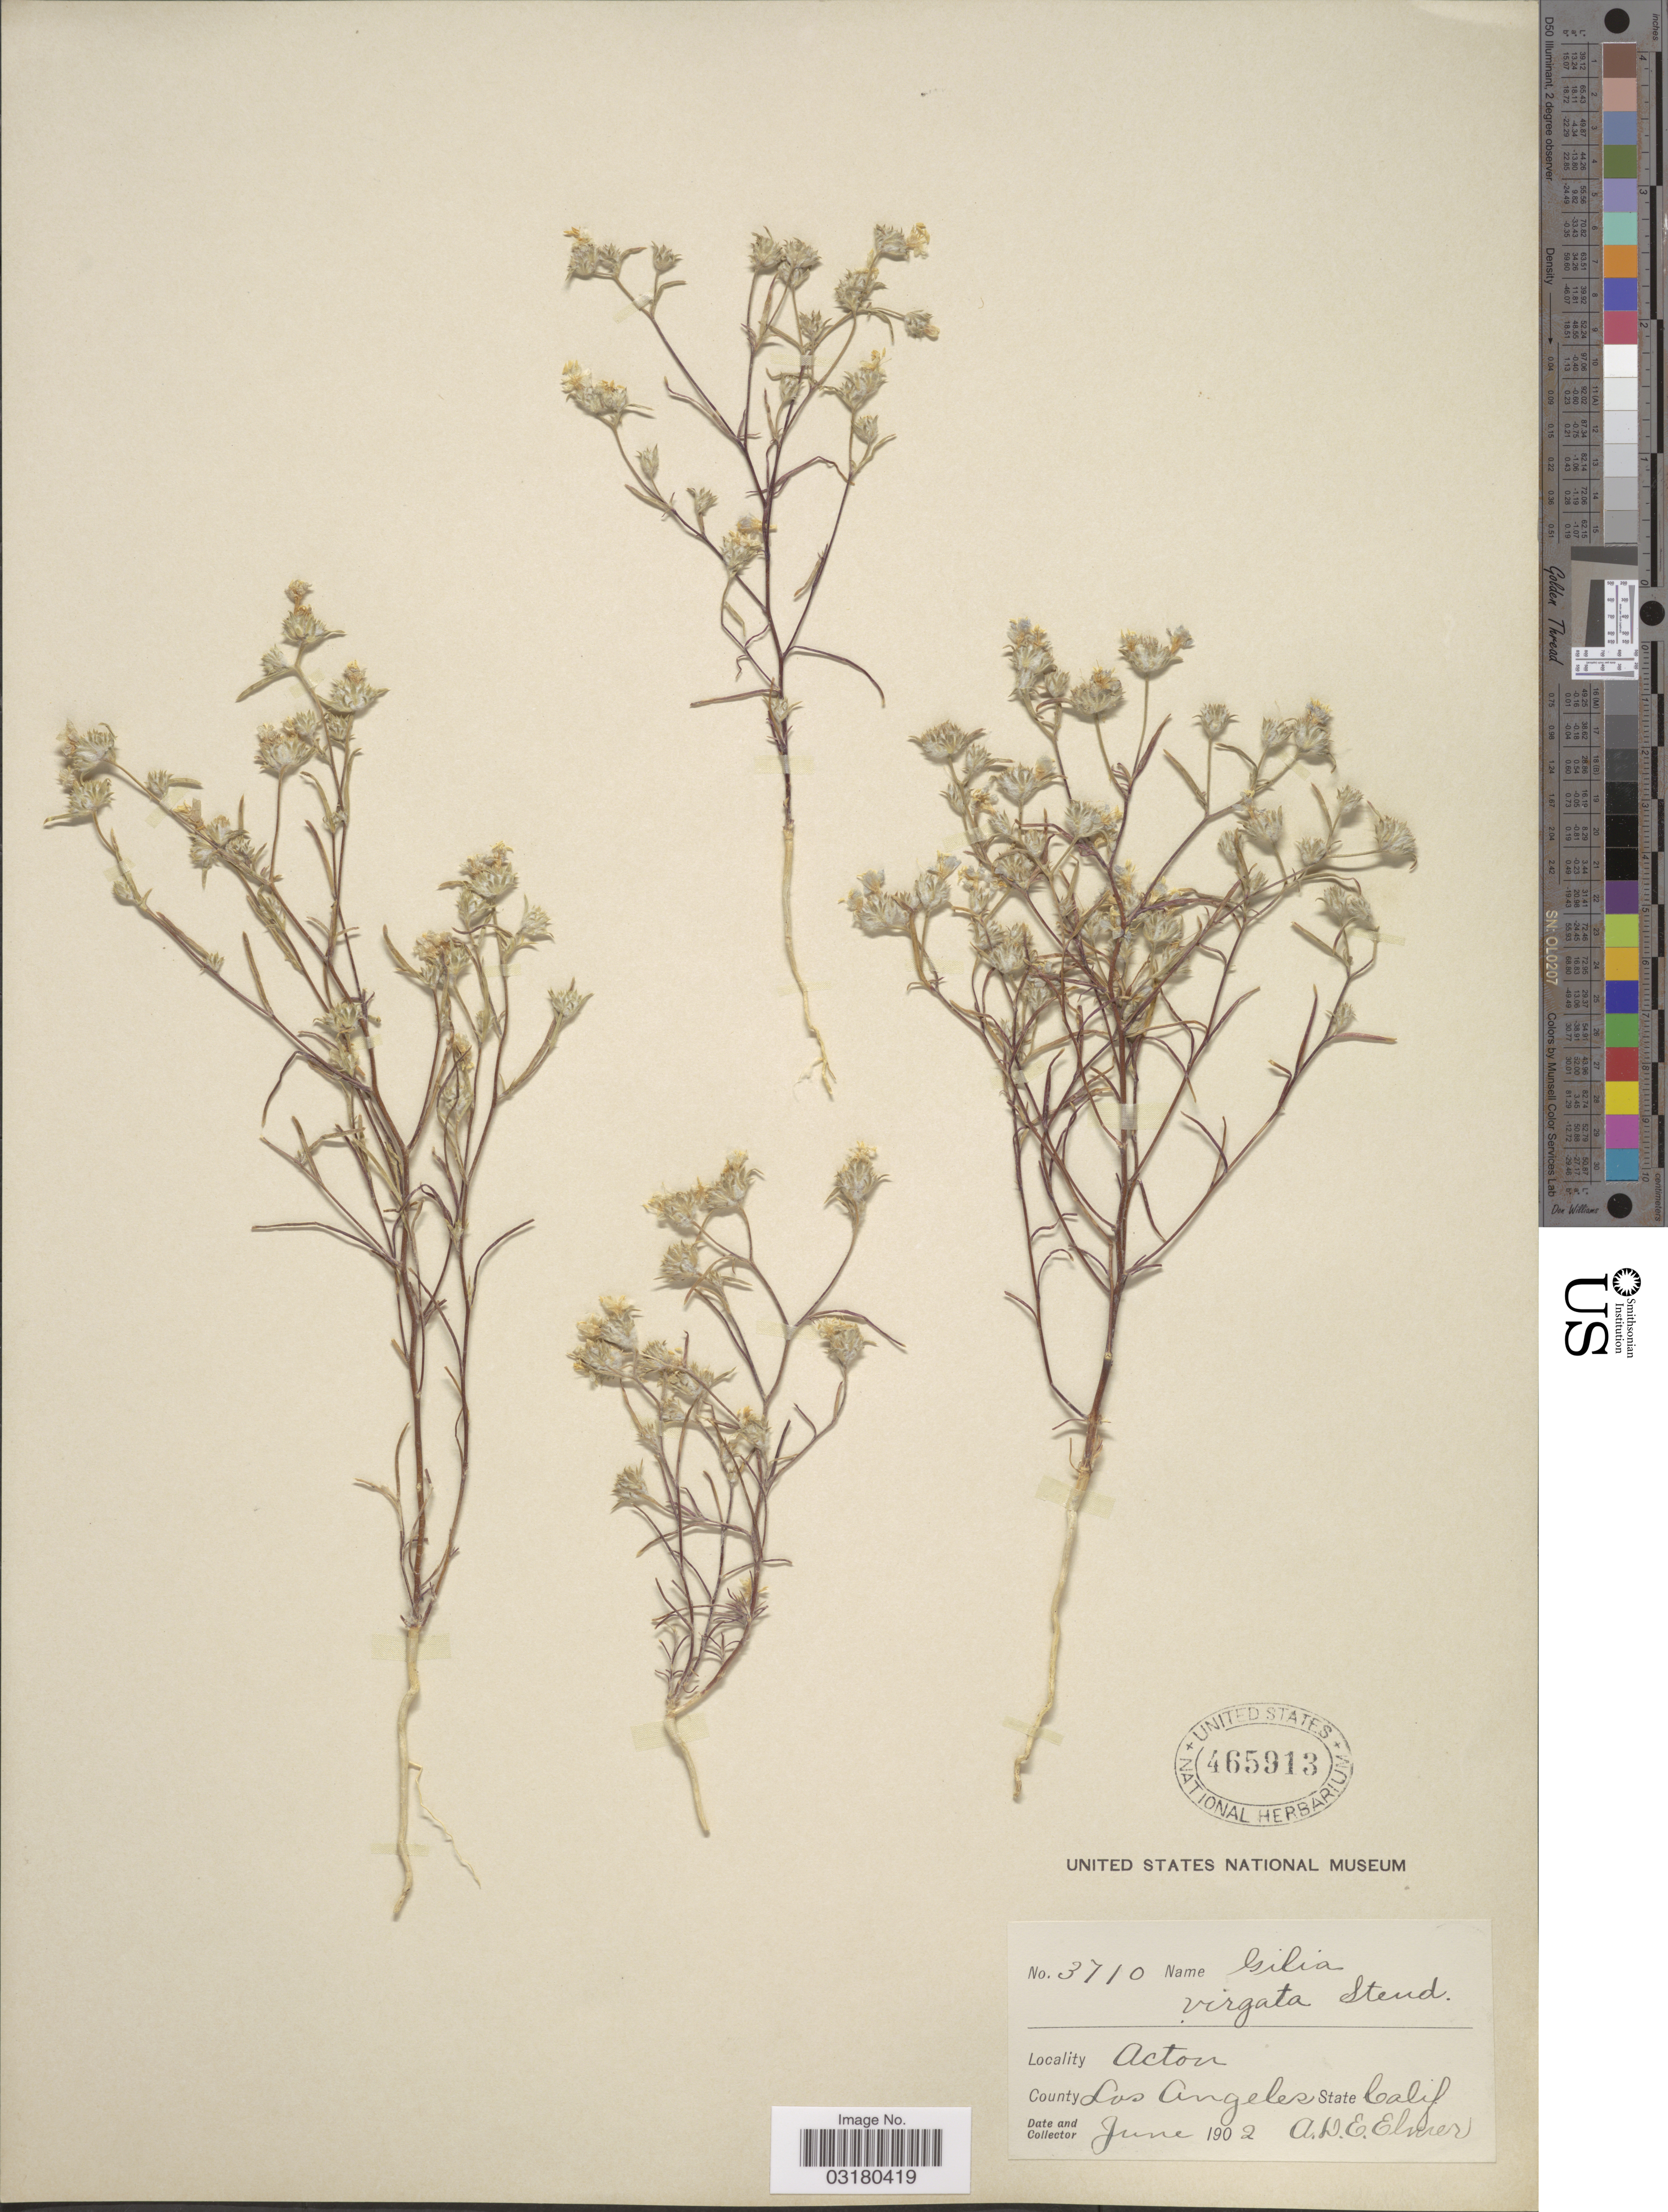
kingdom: Plantae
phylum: Tracheophyta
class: Magnoliopsida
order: Ericales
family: Polemoniaceae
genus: Eriastrum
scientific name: Eriastrum sapphirinum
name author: (Eastw.) H. Mason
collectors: A. D. E. Elmer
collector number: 3710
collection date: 1902-06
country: United States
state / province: California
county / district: Los Angeles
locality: Acton. County Los Angeles.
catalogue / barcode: US 465913